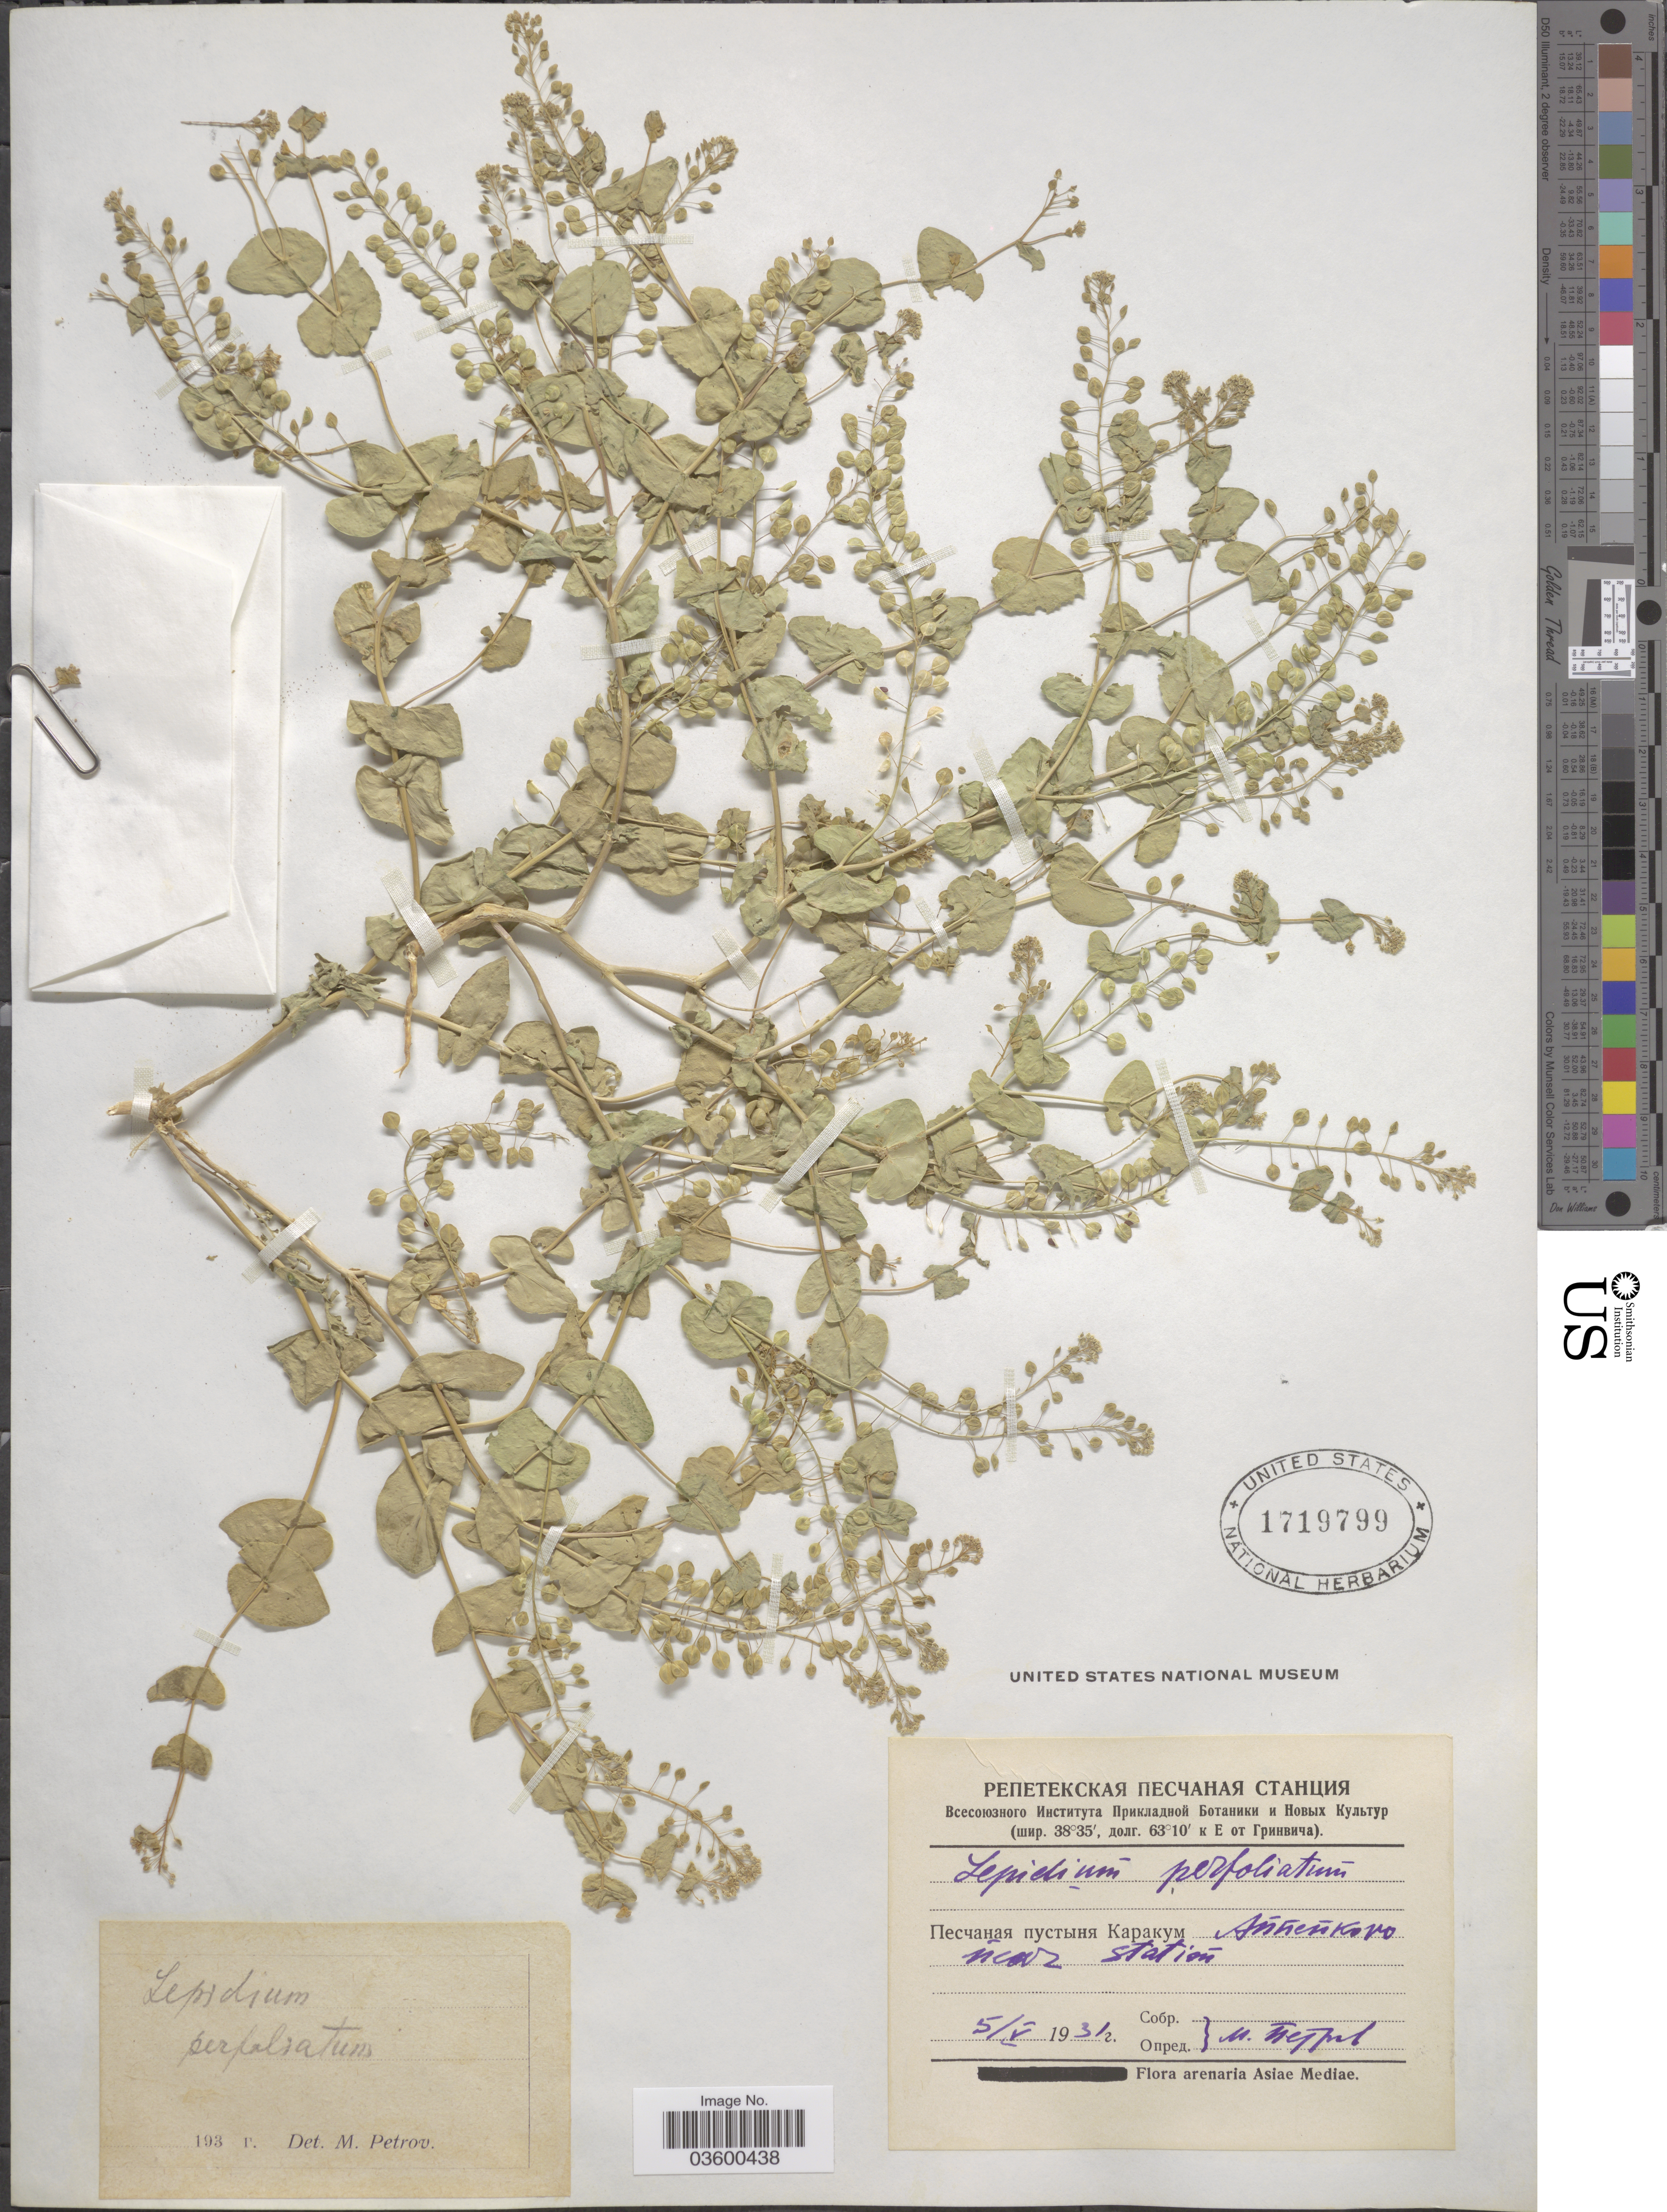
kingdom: Plantae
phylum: Tracheophyta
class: Magnoliopsida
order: Brassicales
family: Brassicaceae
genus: Lepidium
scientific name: Lepidium perfoliatum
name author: L.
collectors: M. Petrov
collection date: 1931-05-05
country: Turkmenistan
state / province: Lebap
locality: Karakum Desert, near Station Repetek.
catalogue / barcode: US 1719799